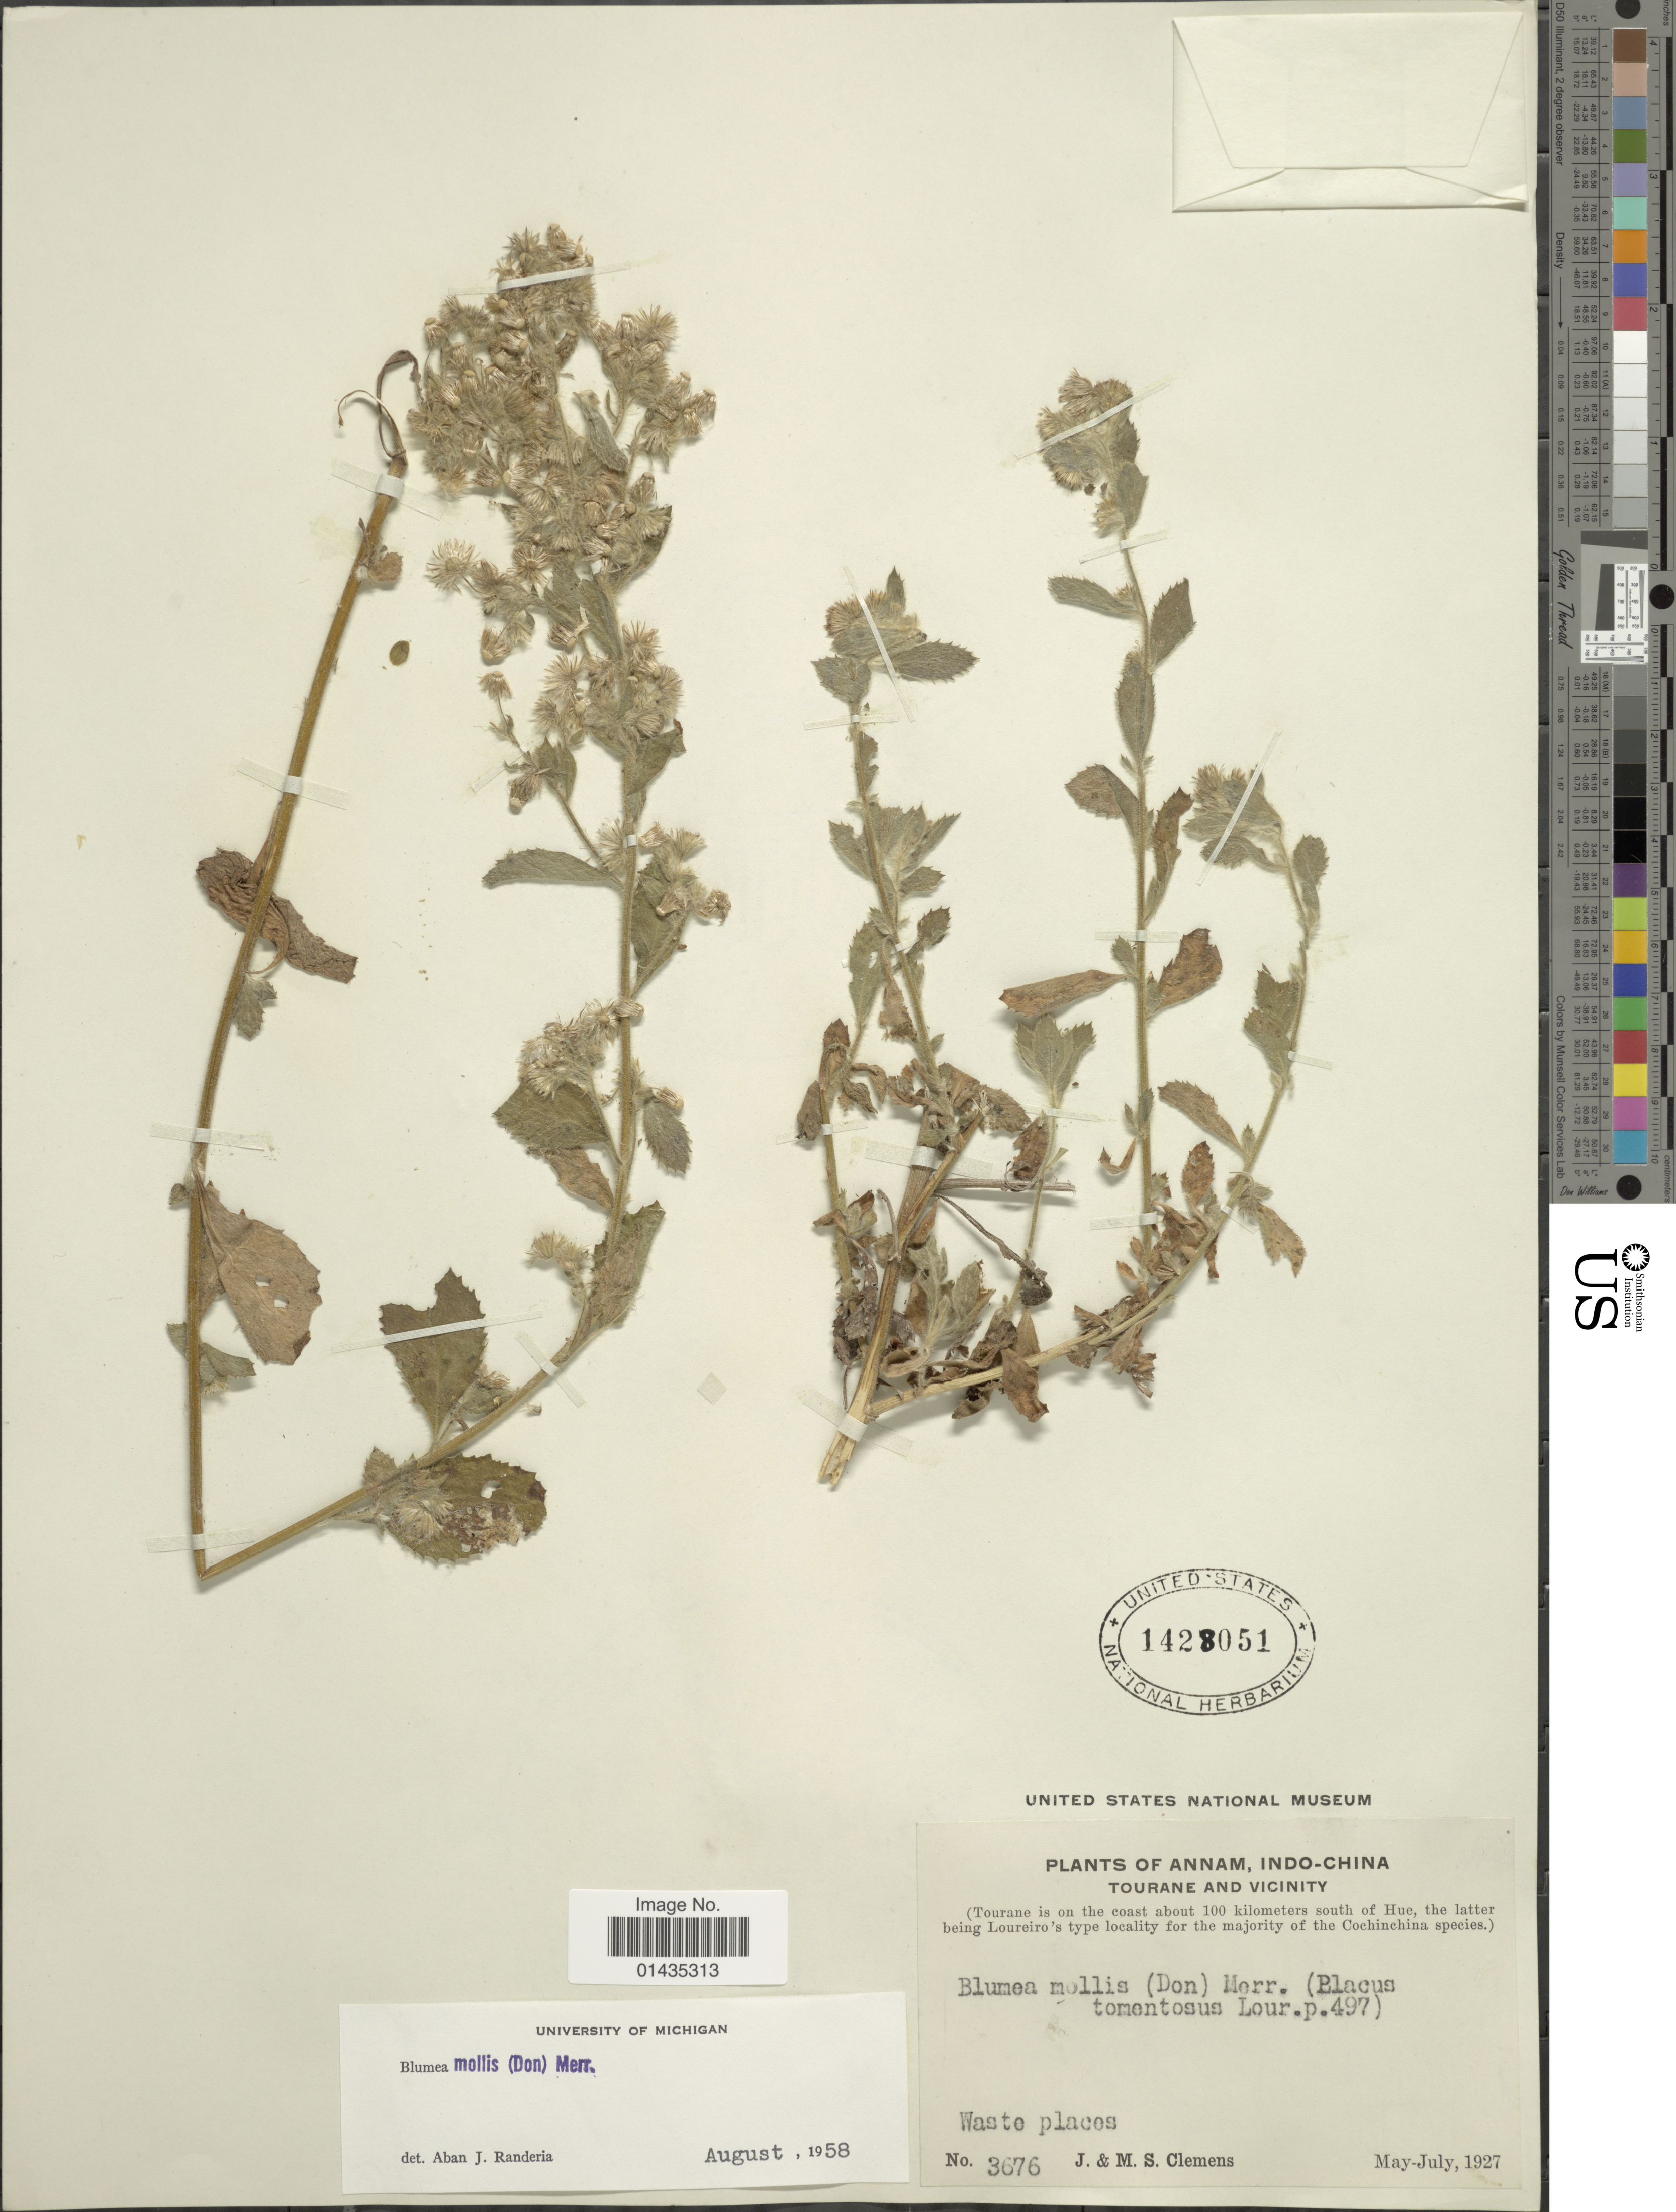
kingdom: Plantae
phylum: Tracheophyta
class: Magnoliopsida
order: Asterales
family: Asteraceae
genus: Blumea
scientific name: Blumea mollis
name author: (D. Don) Merr.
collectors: J. Clemens & M. S. Clemens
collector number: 3676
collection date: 1927-05/1927-07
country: Vietnam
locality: Annam, Indo-China, Tourane and vicinity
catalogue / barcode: US 1428051